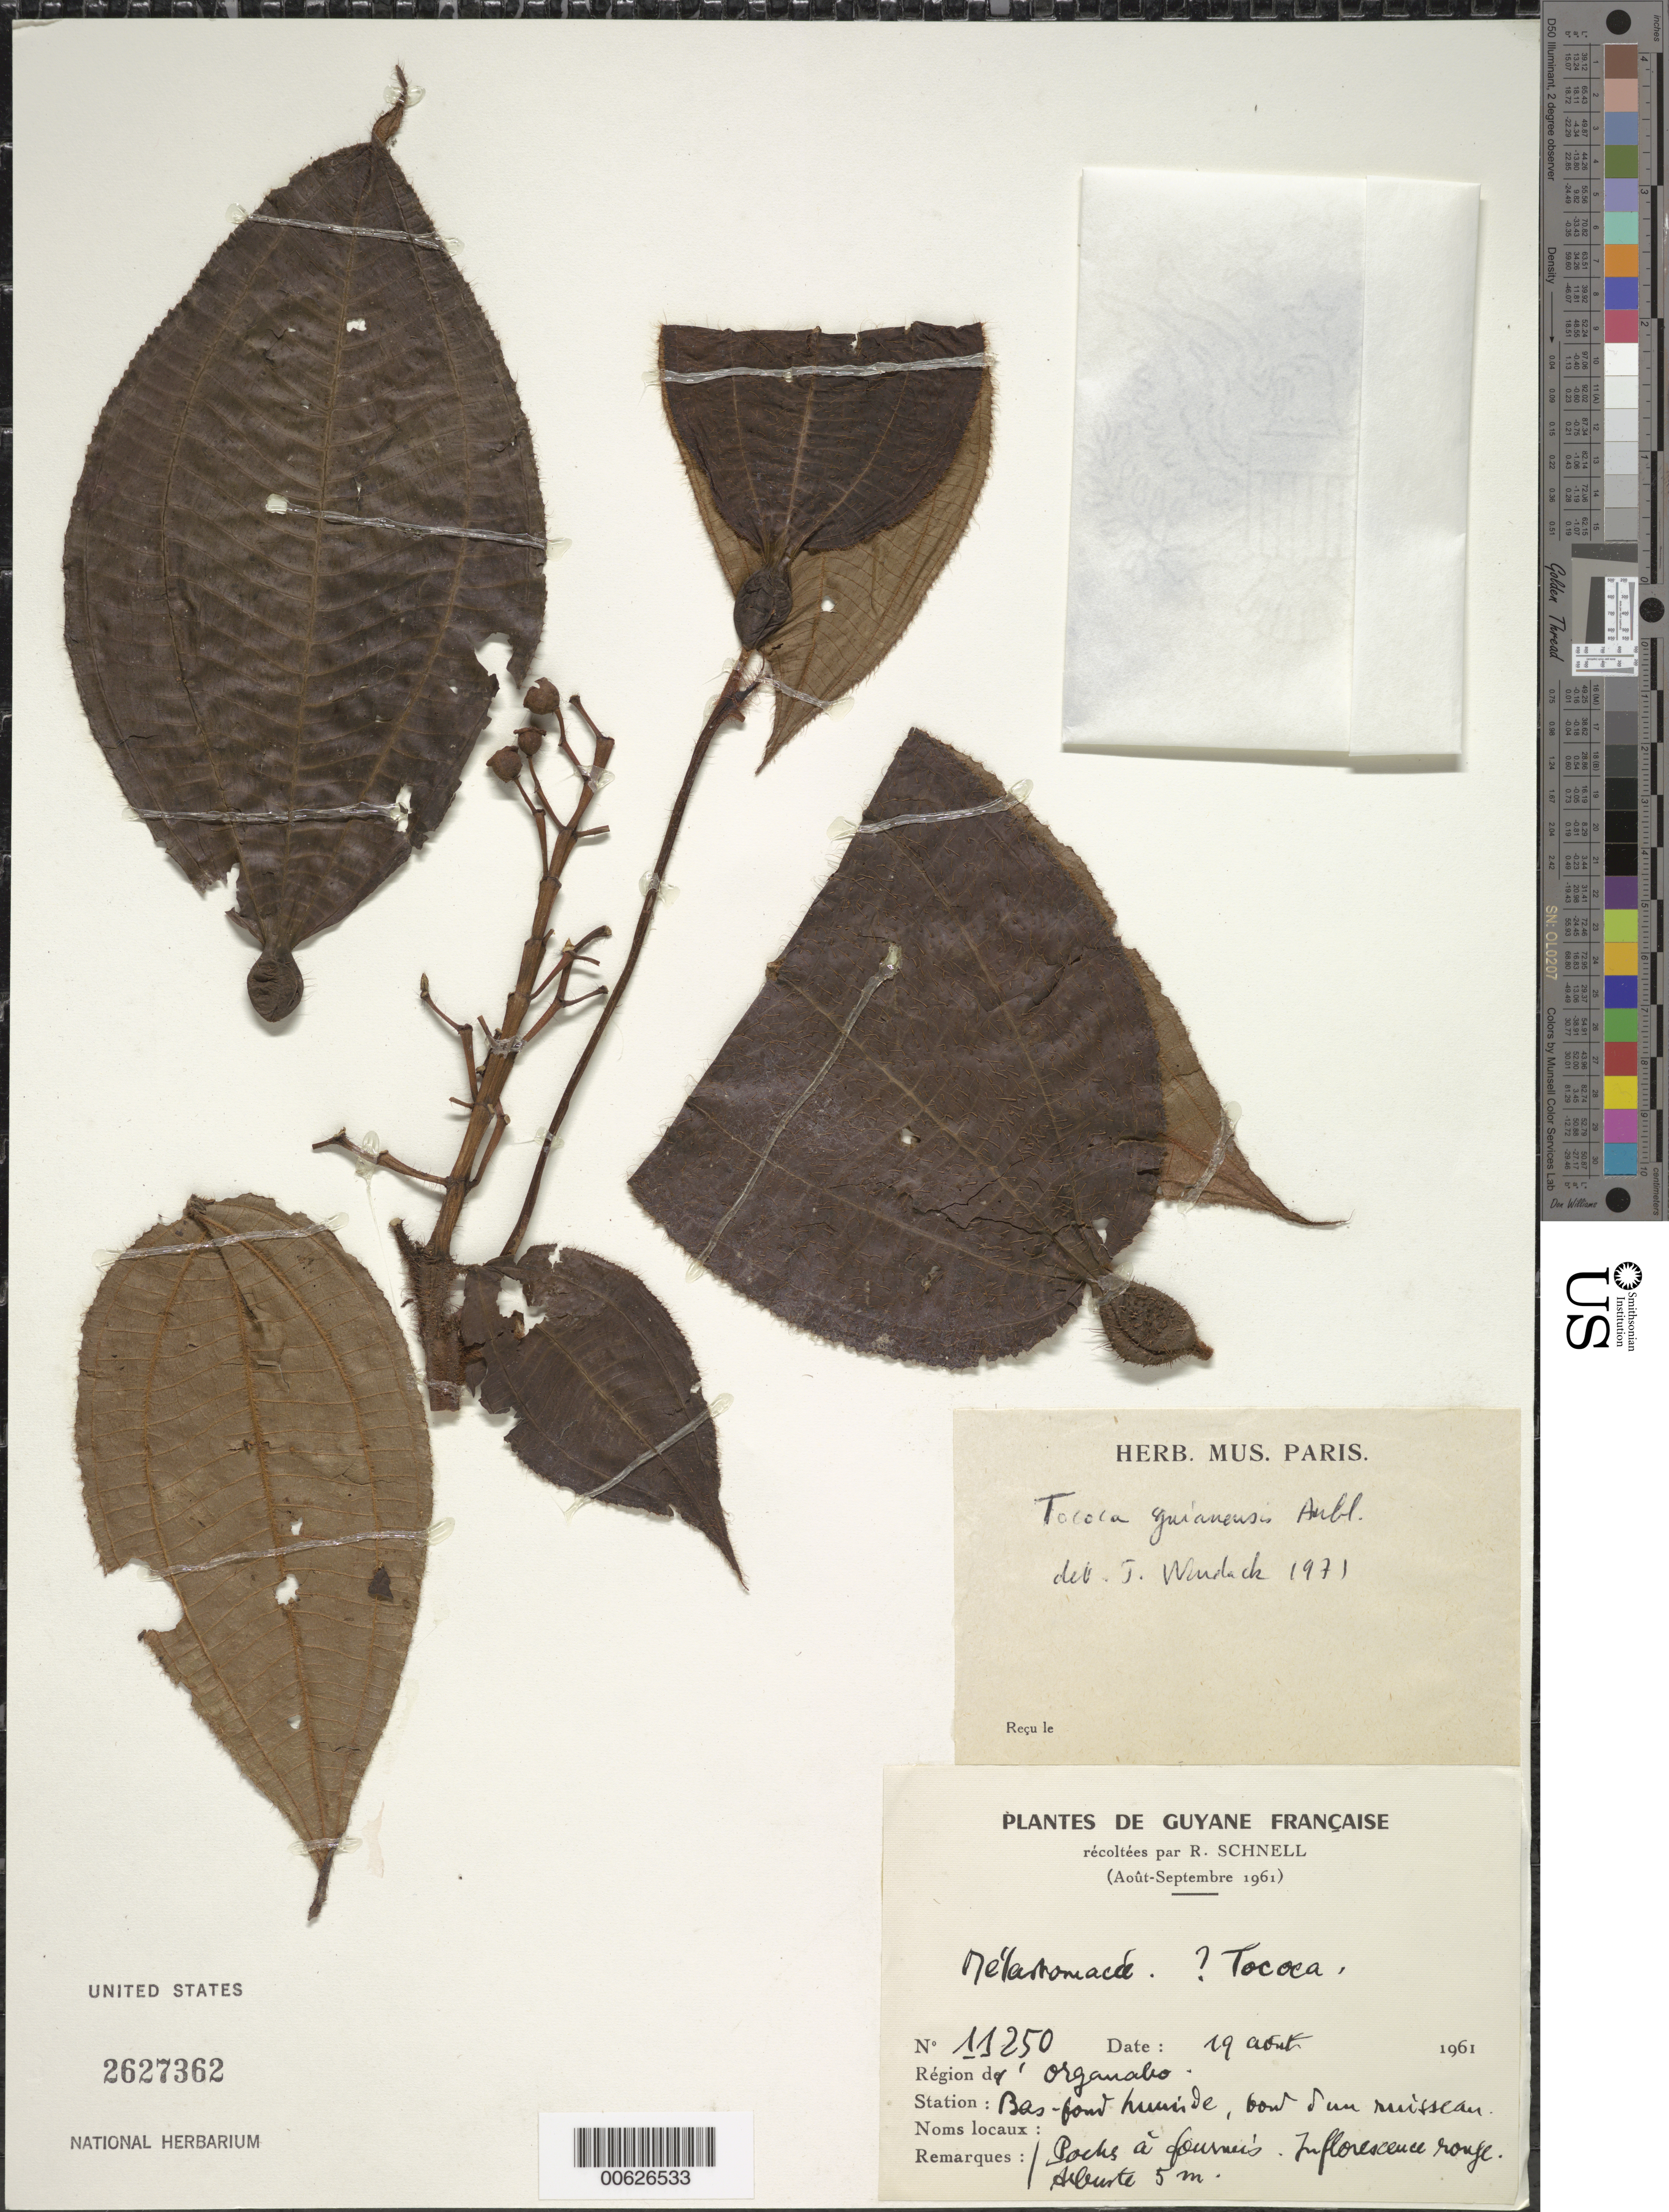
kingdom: Plantae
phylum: Tracheophyta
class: Magnoliopsida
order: Myrtales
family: Melastomataceae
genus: Tococa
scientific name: Tococa guianensis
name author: Aubl.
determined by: Wurdack, John J., (US), US (UNITED STATES)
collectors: R. A. Schnell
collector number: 11250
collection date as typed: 19-Aug-61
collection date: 1961-08-19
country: French Guiana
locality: Organobo Village, Bassin de l'Organabo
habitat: Bas-fond humide, bout d'un ruisseau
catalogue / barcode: US 2627362